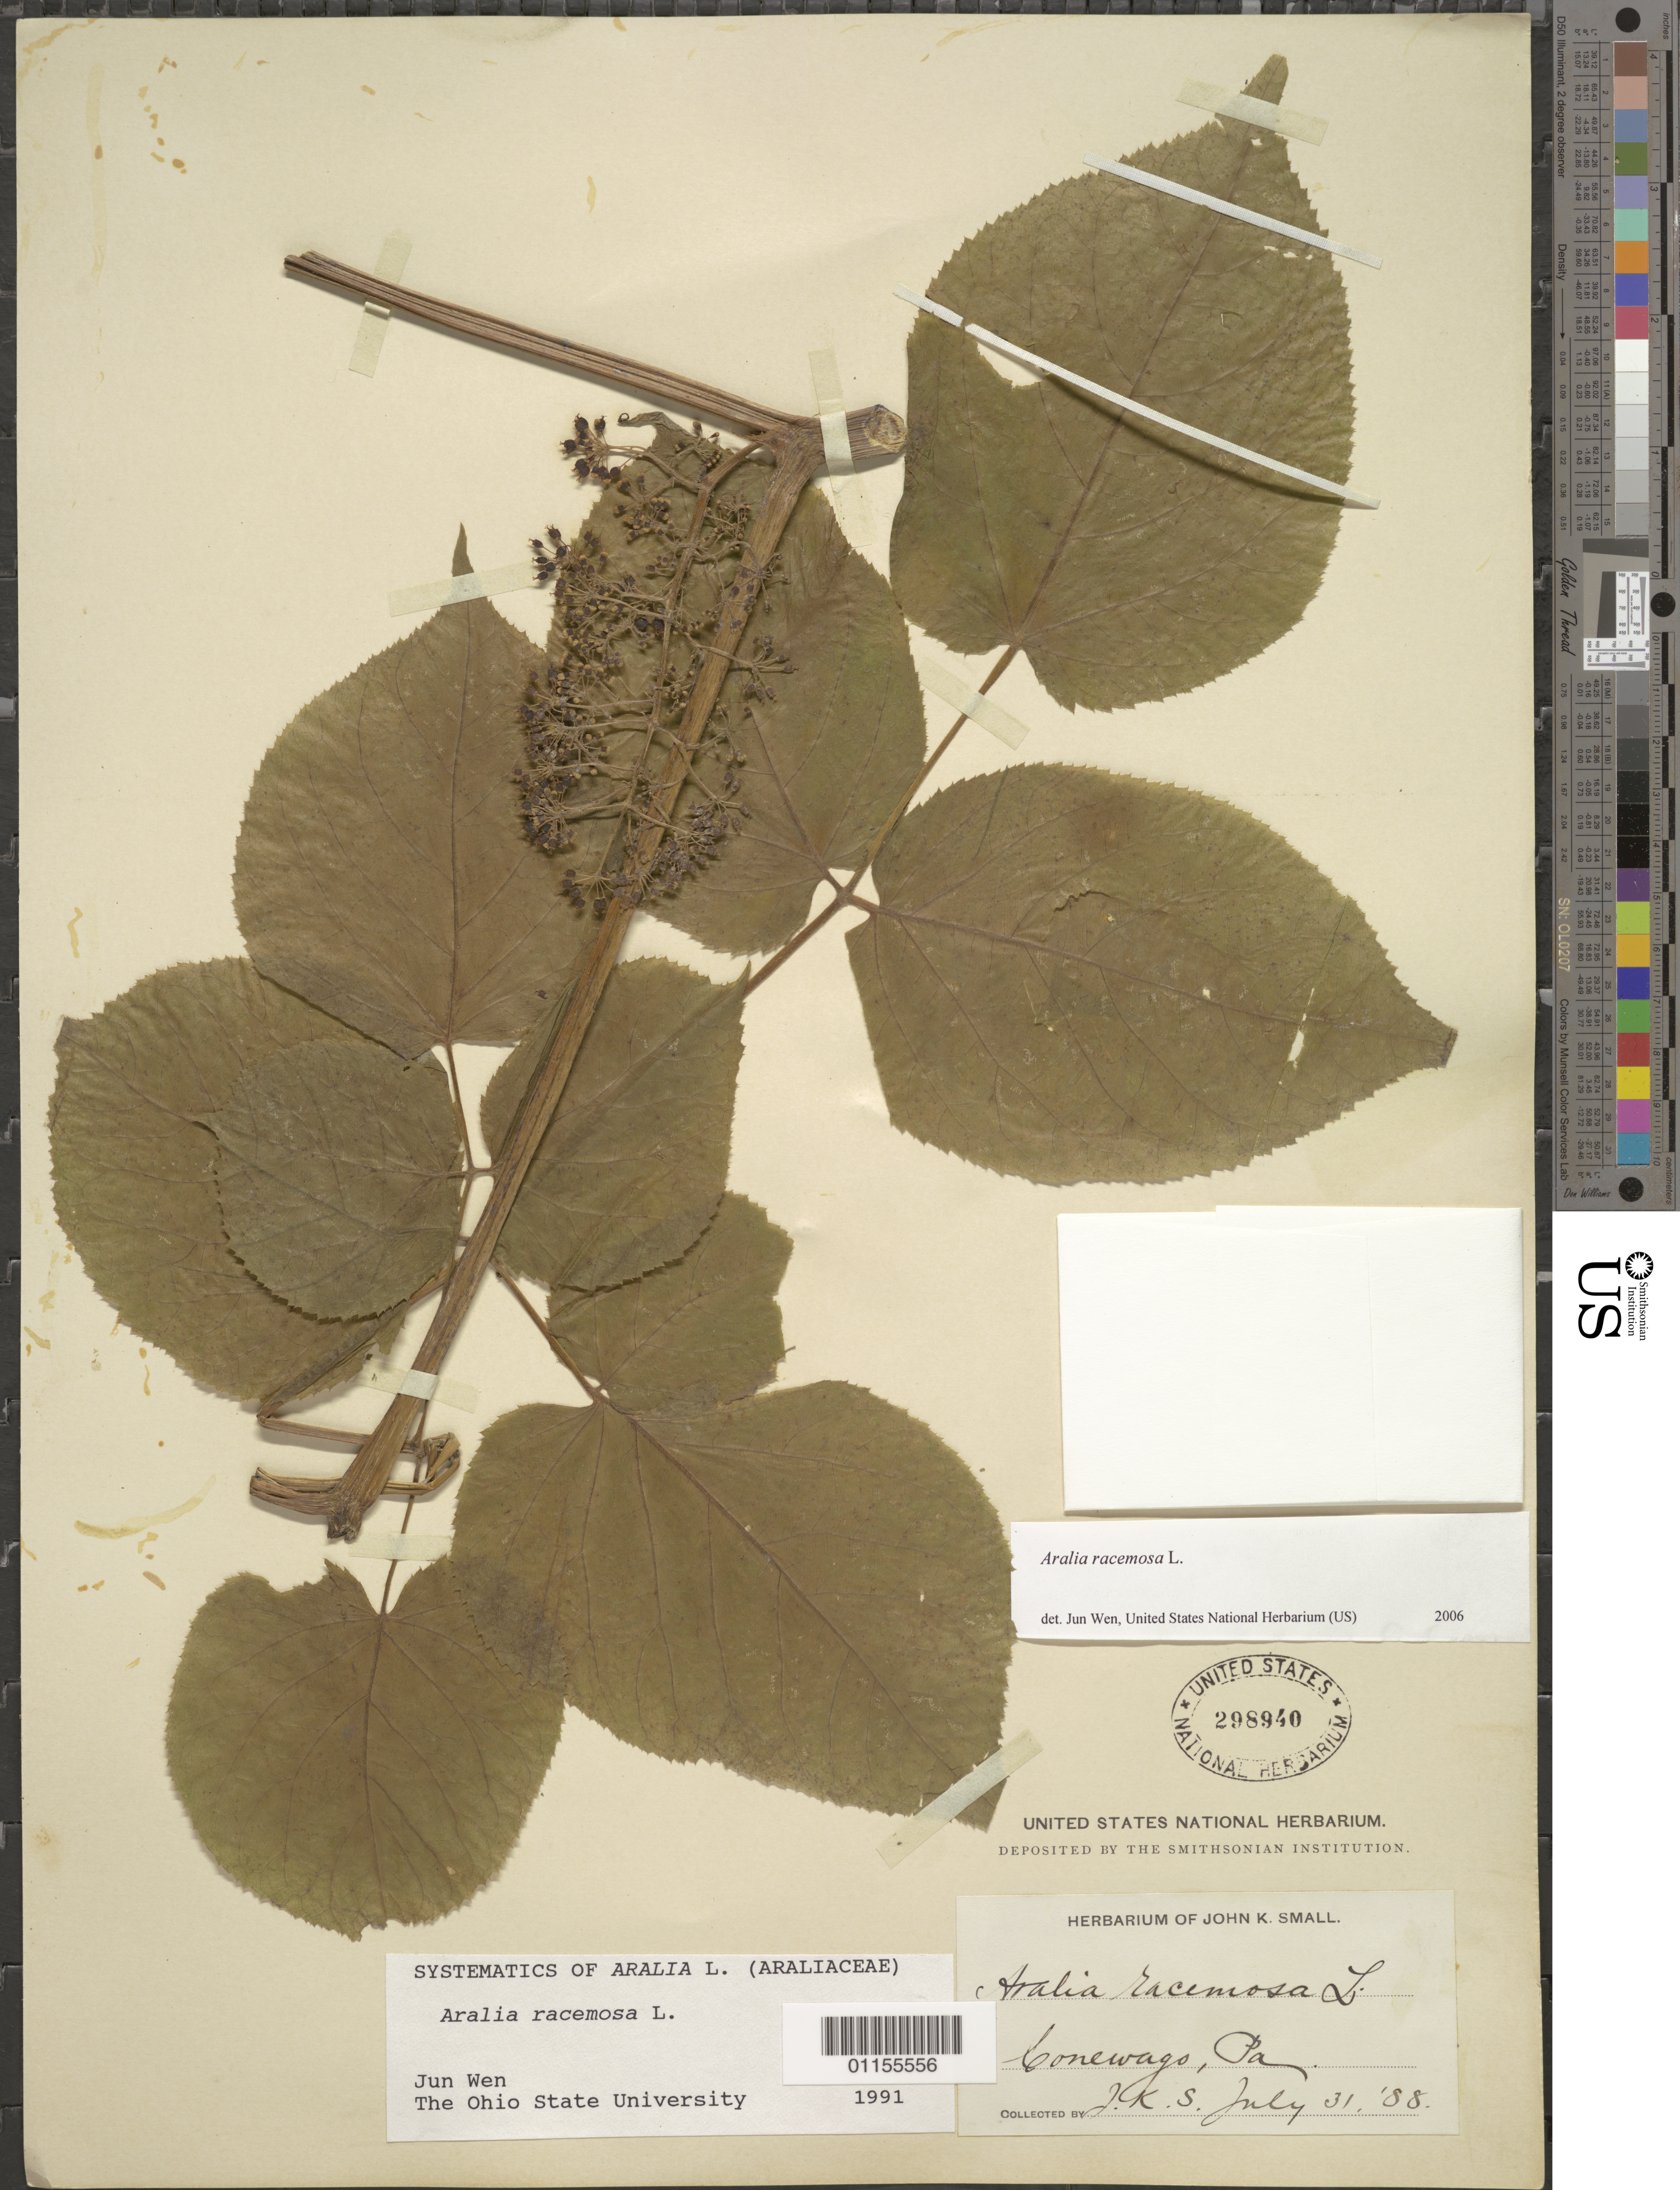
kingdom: Plantae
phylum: Tracheophyta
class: Magnoliopsida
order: Apiales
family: Araliaceae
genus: Aralia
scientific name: Aralia racemosa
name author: L.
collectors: J. K. Small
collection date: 1888-07-31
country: United States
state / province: Pennsylvania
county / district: Lancaster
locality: Conewago.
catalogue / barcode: US 298940